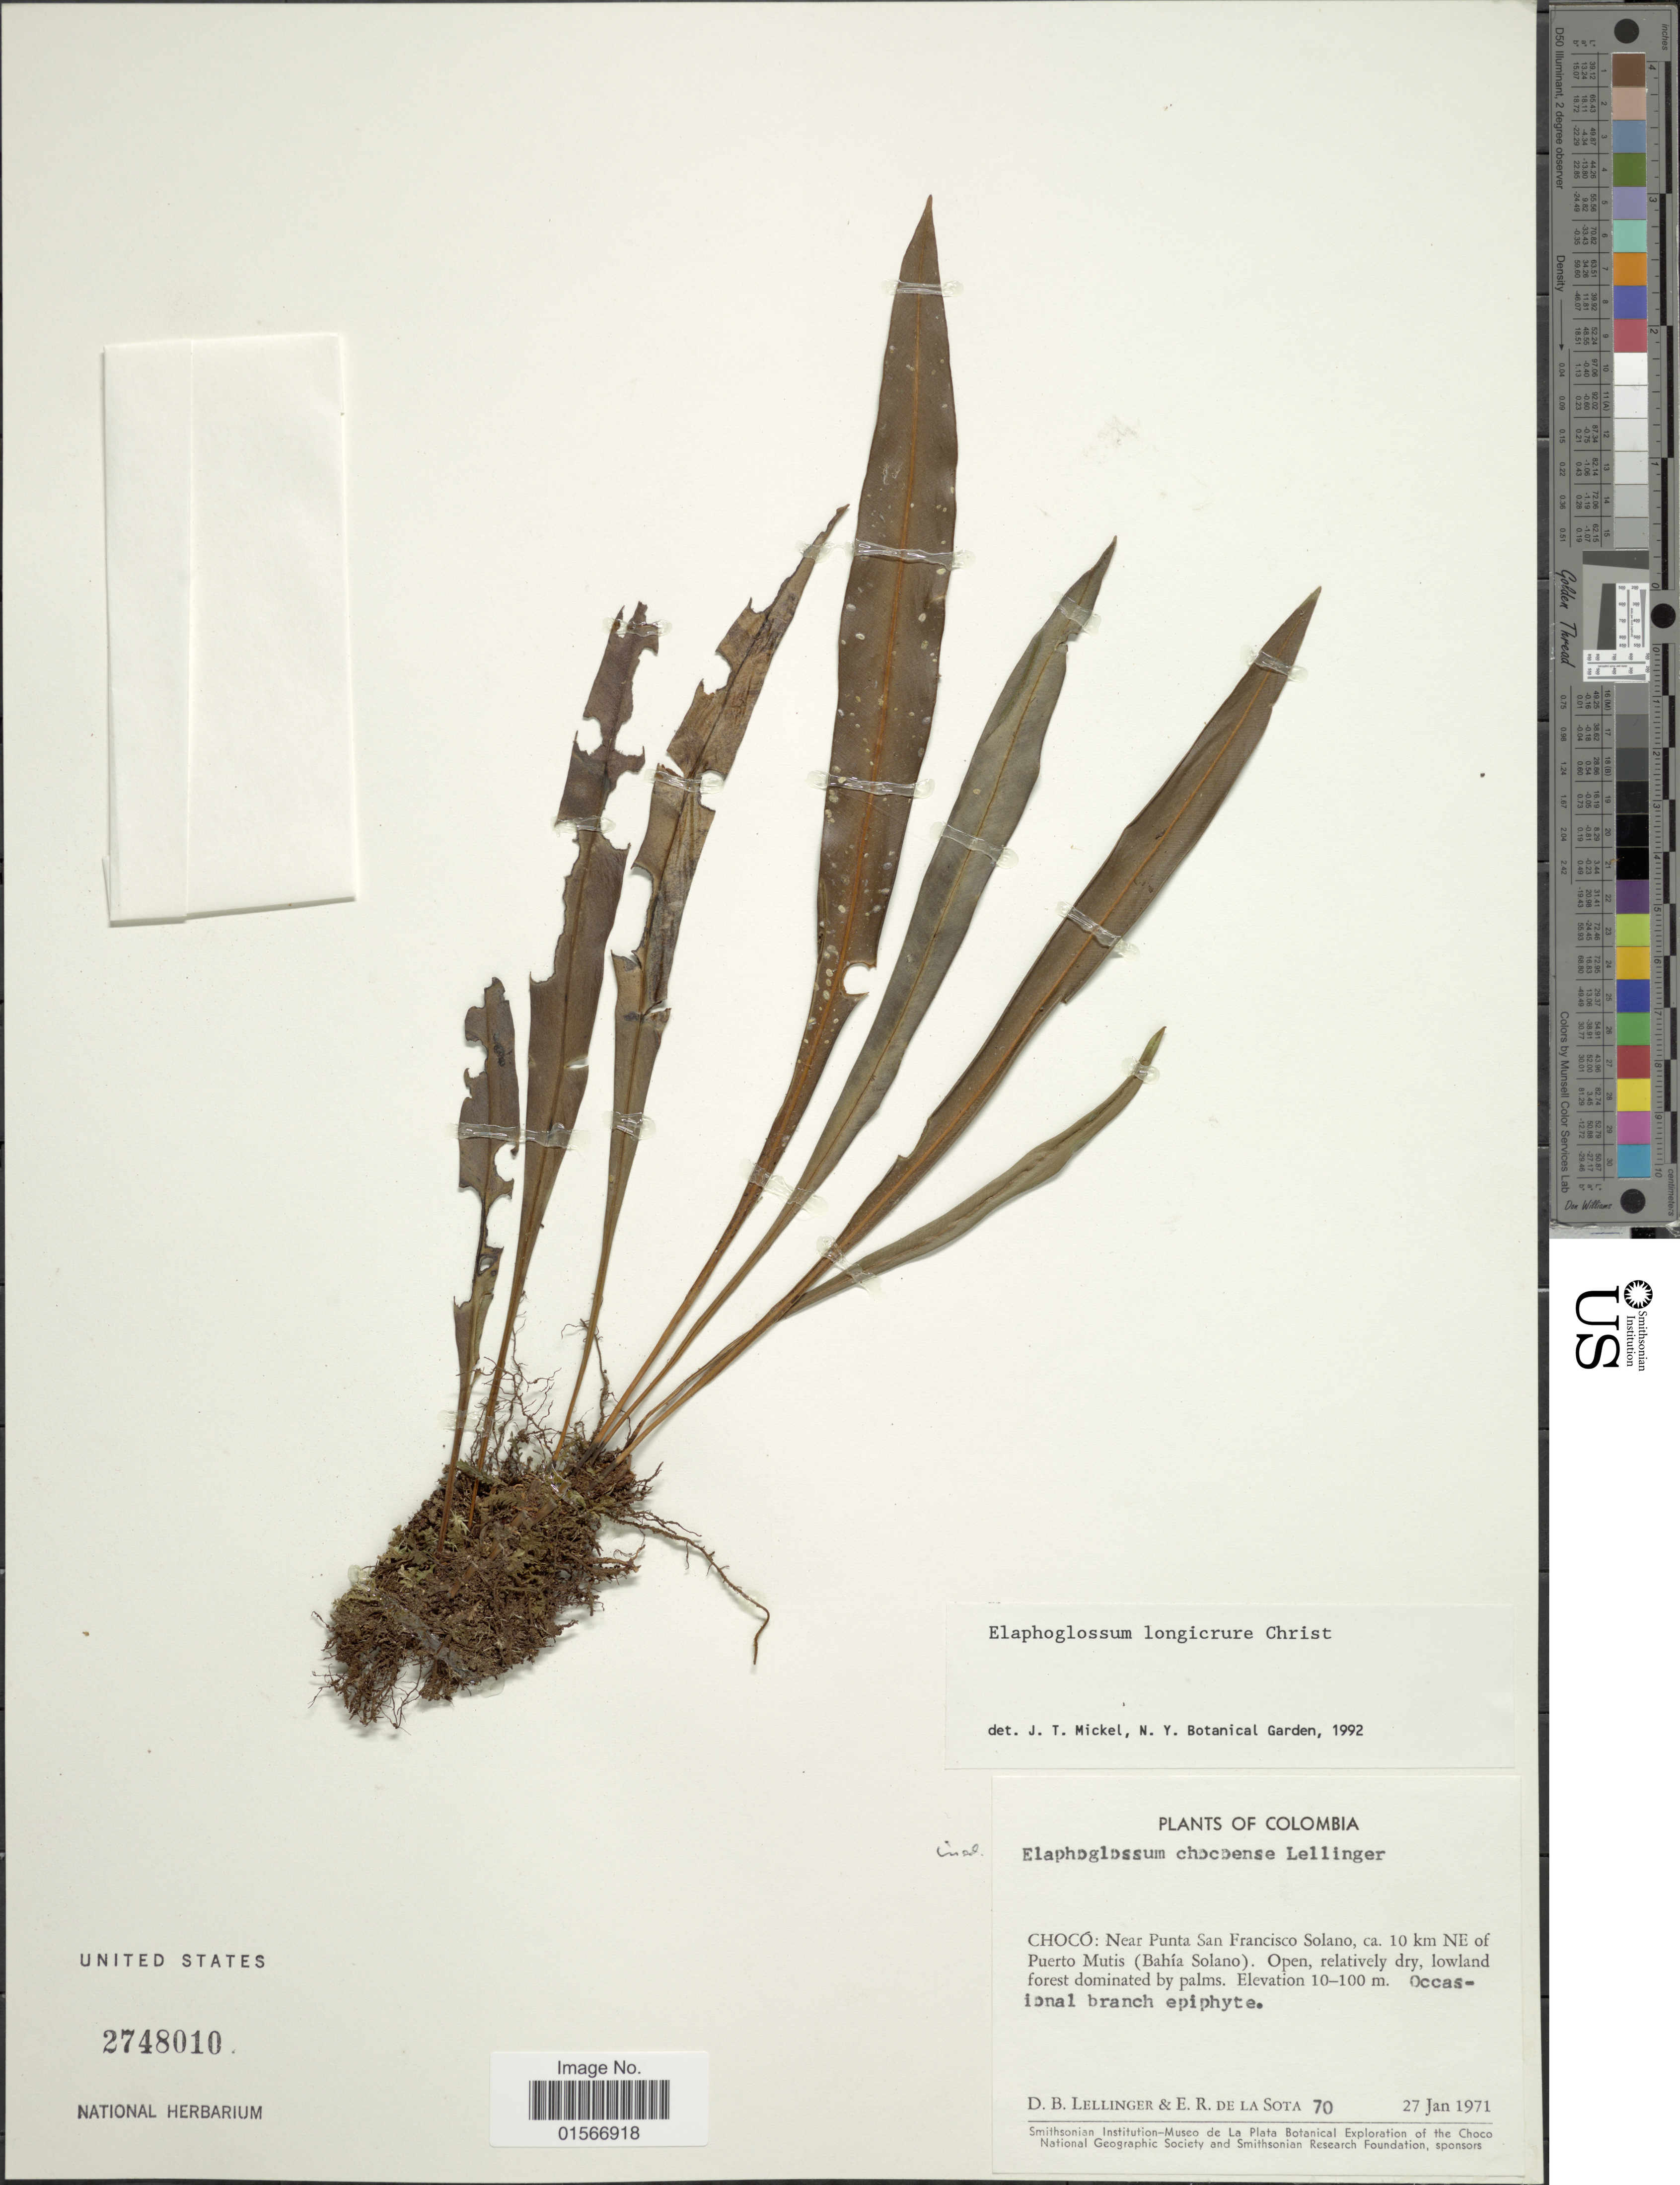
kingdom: Plantae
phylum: Tracheophyta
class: Polypodiopsida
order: Polypodiales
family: Dryopteridaceae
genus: Elaphoglossum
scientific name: Elaphoglossum longicrure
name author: Christ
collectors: D. B. Lellinger & E. R. de la Sota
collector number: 70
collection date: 1971-01-27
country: Colombia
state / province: Chocó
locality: Near Punta San Francisco Solano, ca. 10 km NE of Puerto Mutis (Bahía Solano)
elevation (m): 10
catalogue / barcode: US 2748010